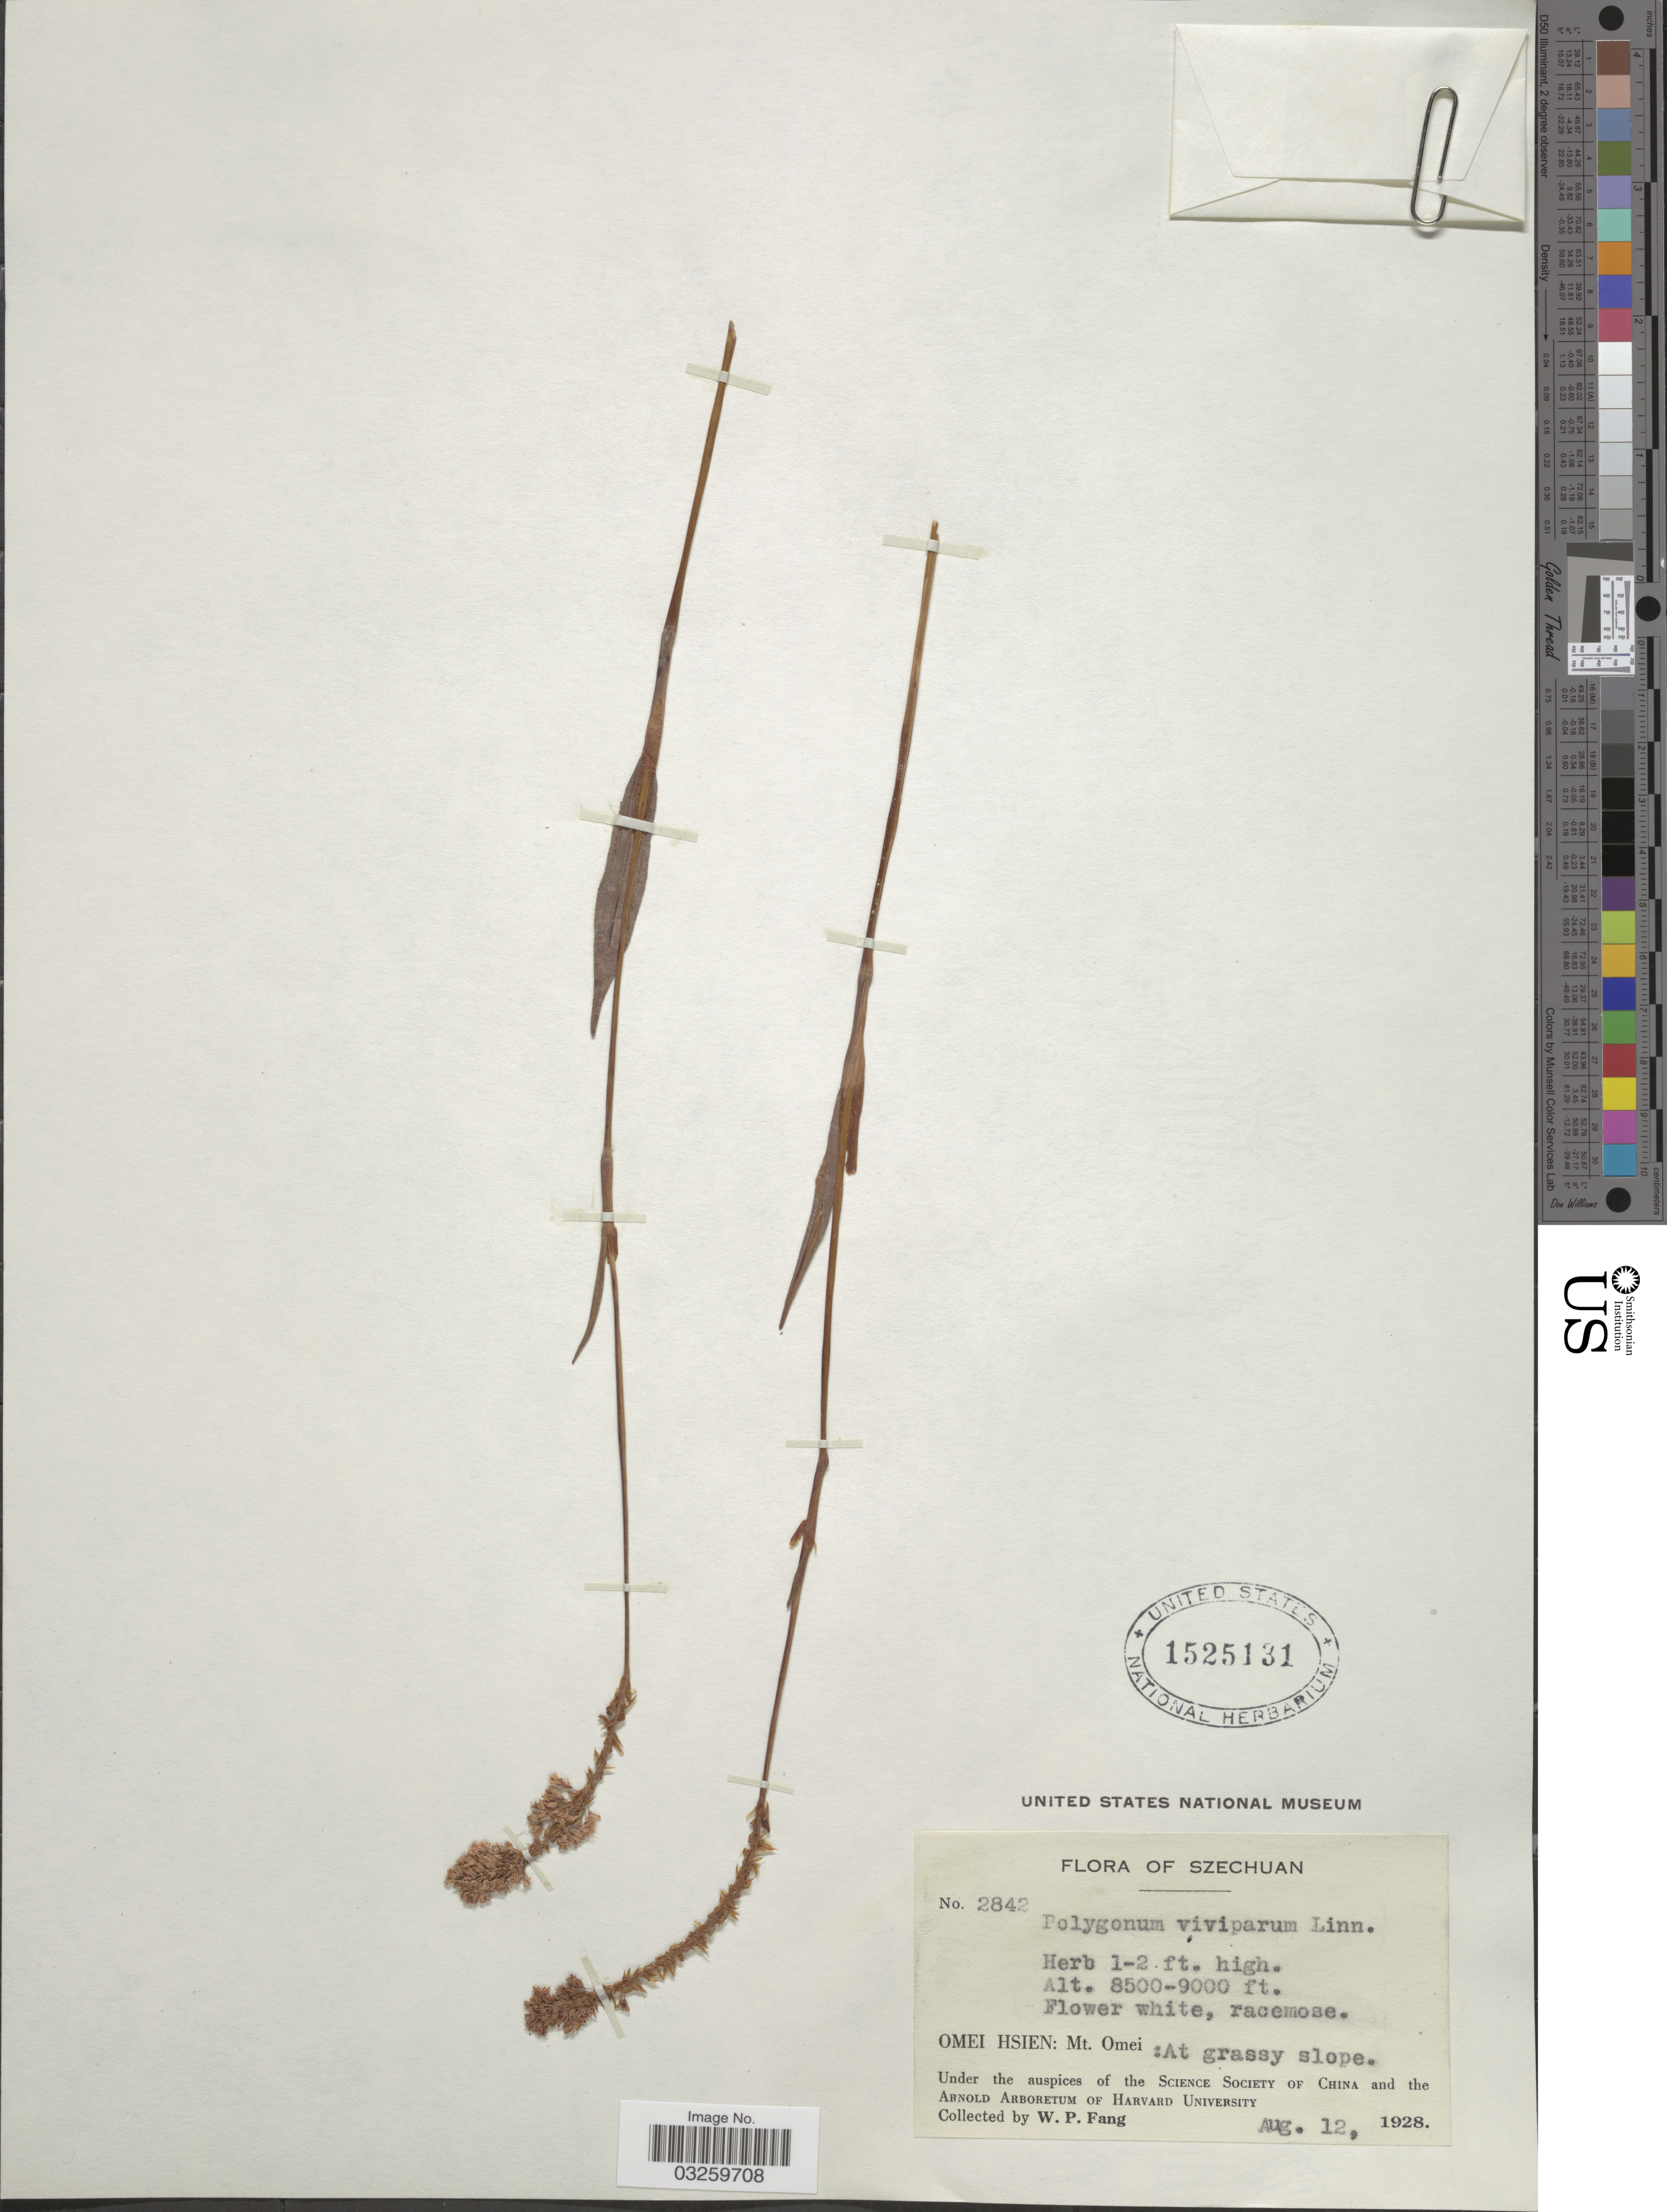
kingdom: Plantae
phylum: Tracheophyta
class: Magnoliopsida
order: Caryophyllales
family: Polygonaceae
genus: Bistorta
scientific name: Bistorta vivipara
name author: (L.) Delarbre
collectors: W. P. Fang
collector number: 2842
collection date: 1928-08-12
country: China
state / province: Sichuan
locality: Szechuan. Omei Hsien: Mt. Omei: At grassy slope.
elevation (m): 2591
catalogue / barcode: US 1525131